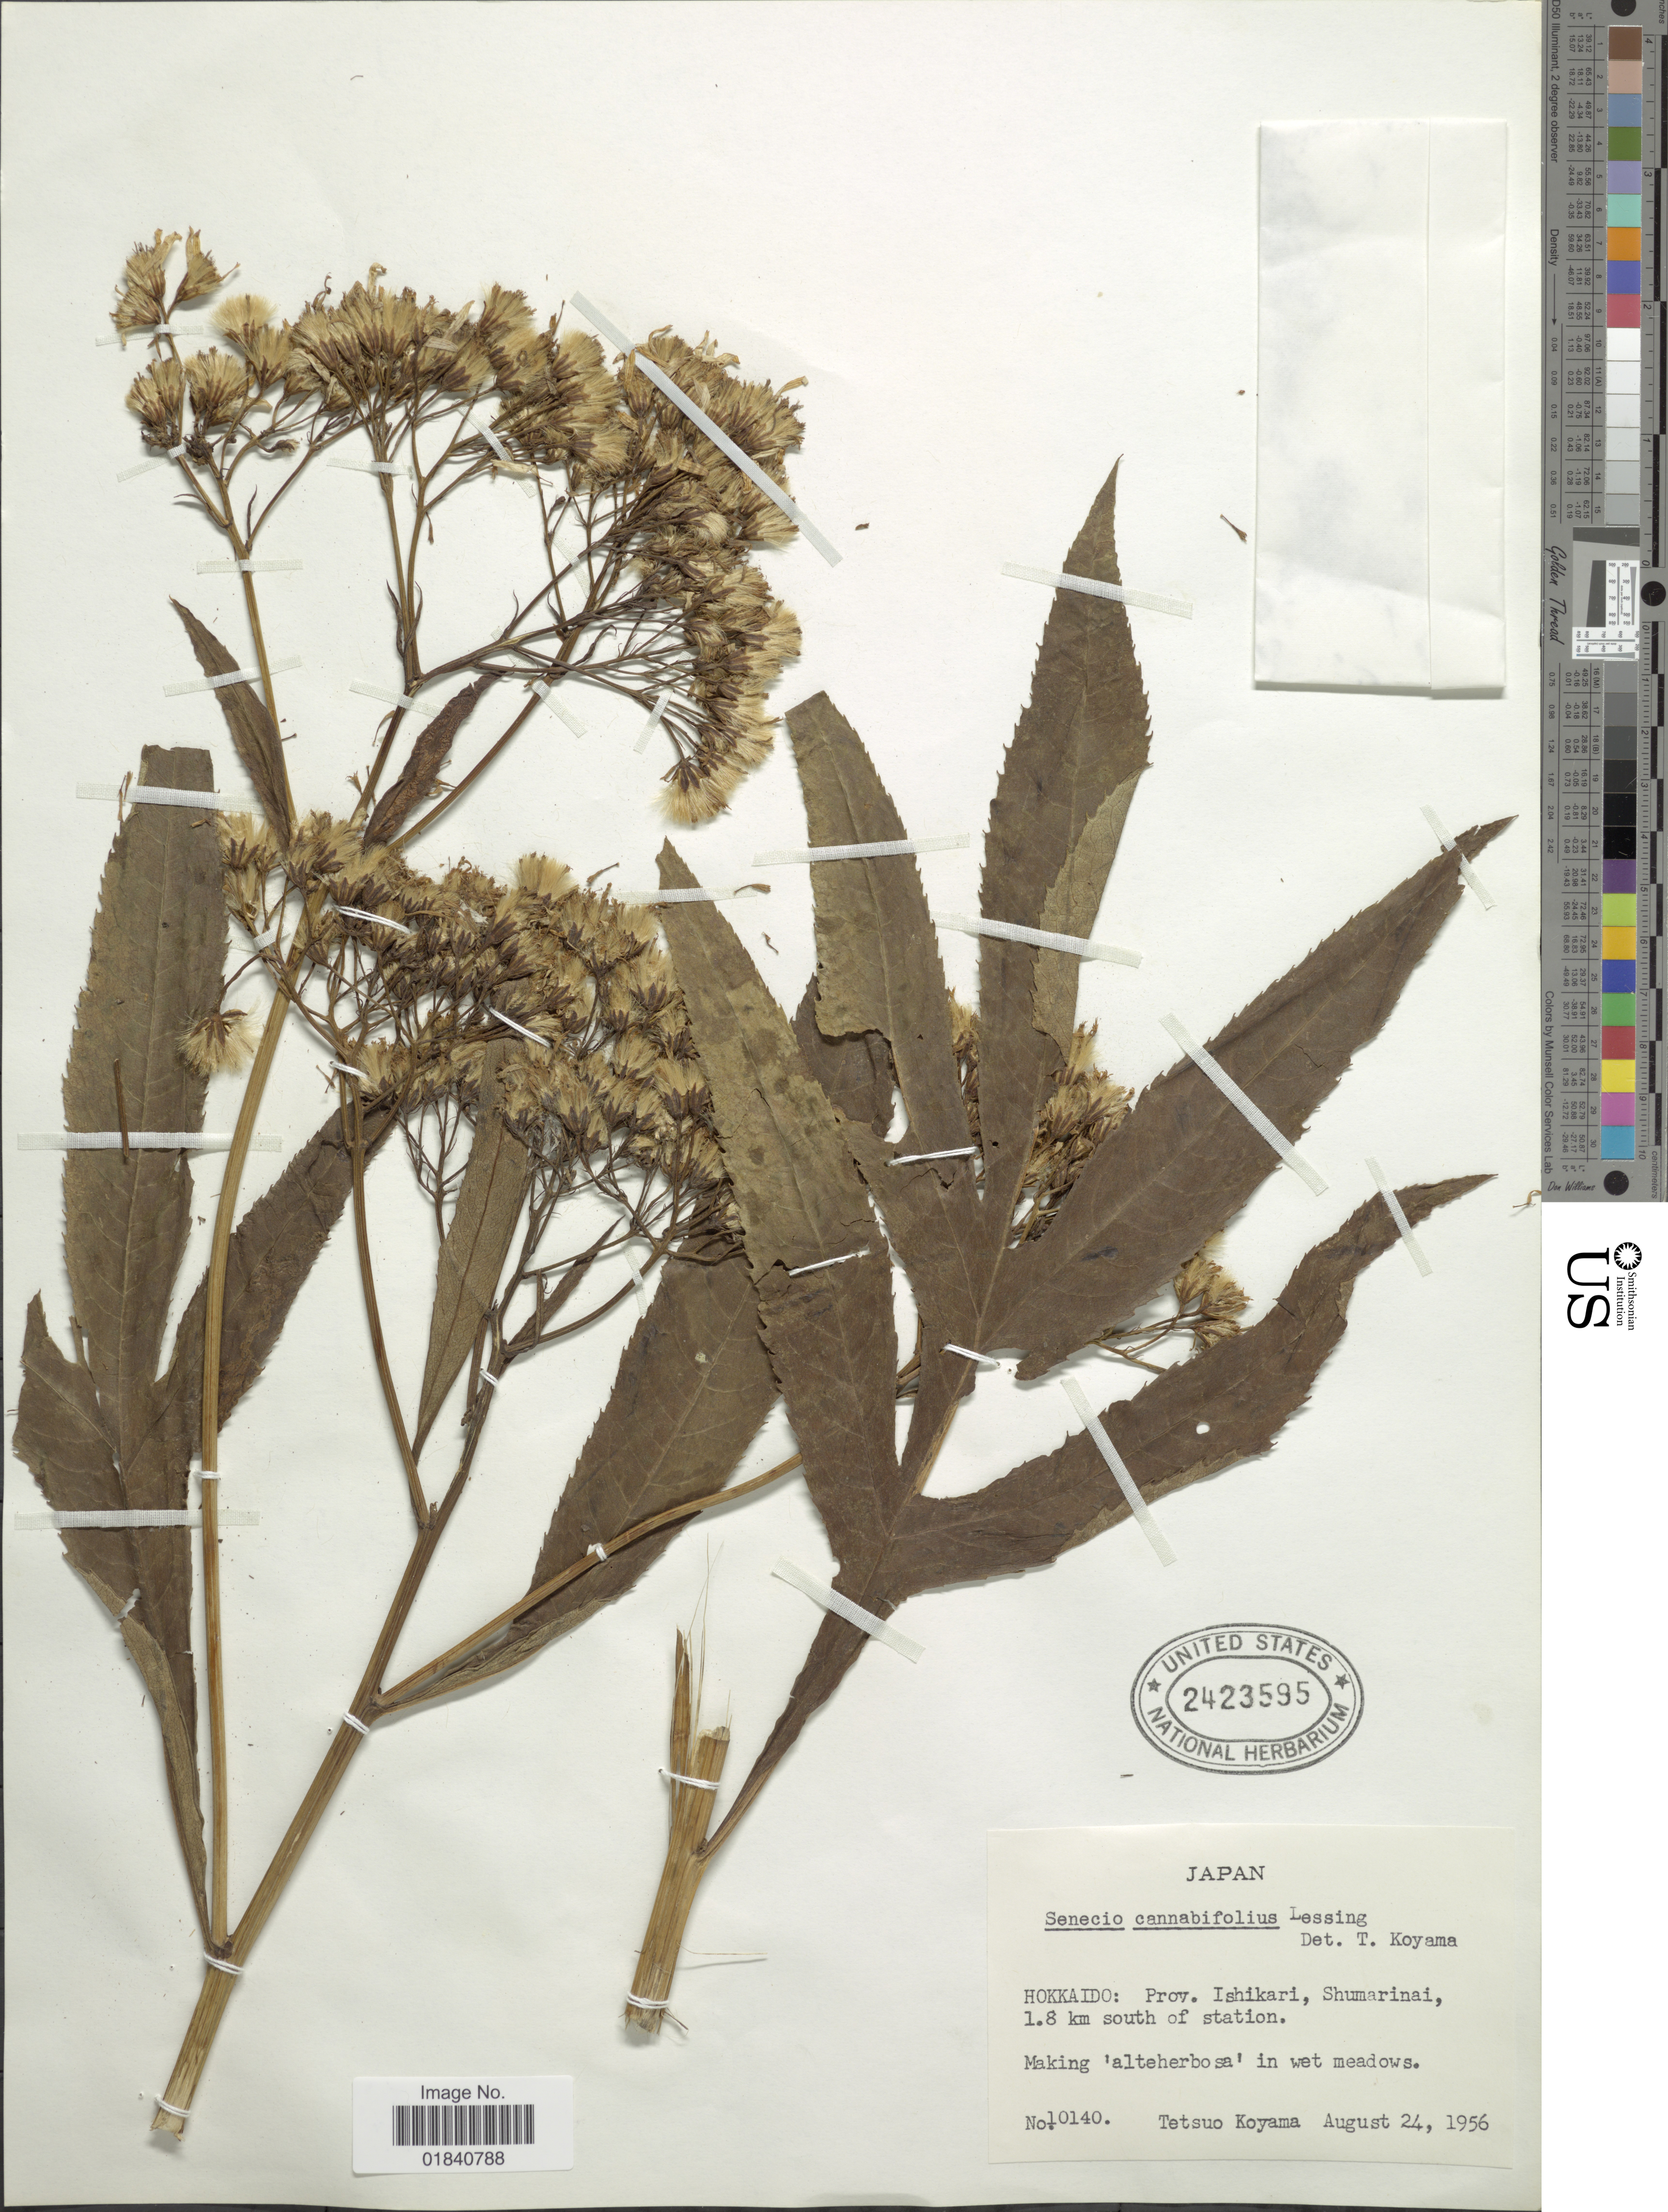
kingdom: Plantae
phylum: Tracheophyta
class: Magnoliopsida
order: Asterales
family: Asteraceae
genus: Senecio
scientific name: Senecio cannabifolius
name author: Less.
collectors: T. Koyama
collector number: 10140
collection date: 1956-08-24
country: Japan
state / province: Hokkaidō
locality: Prov. Ishikari, Shumarinai, 1.8 km south of station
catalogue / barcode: US 2423595